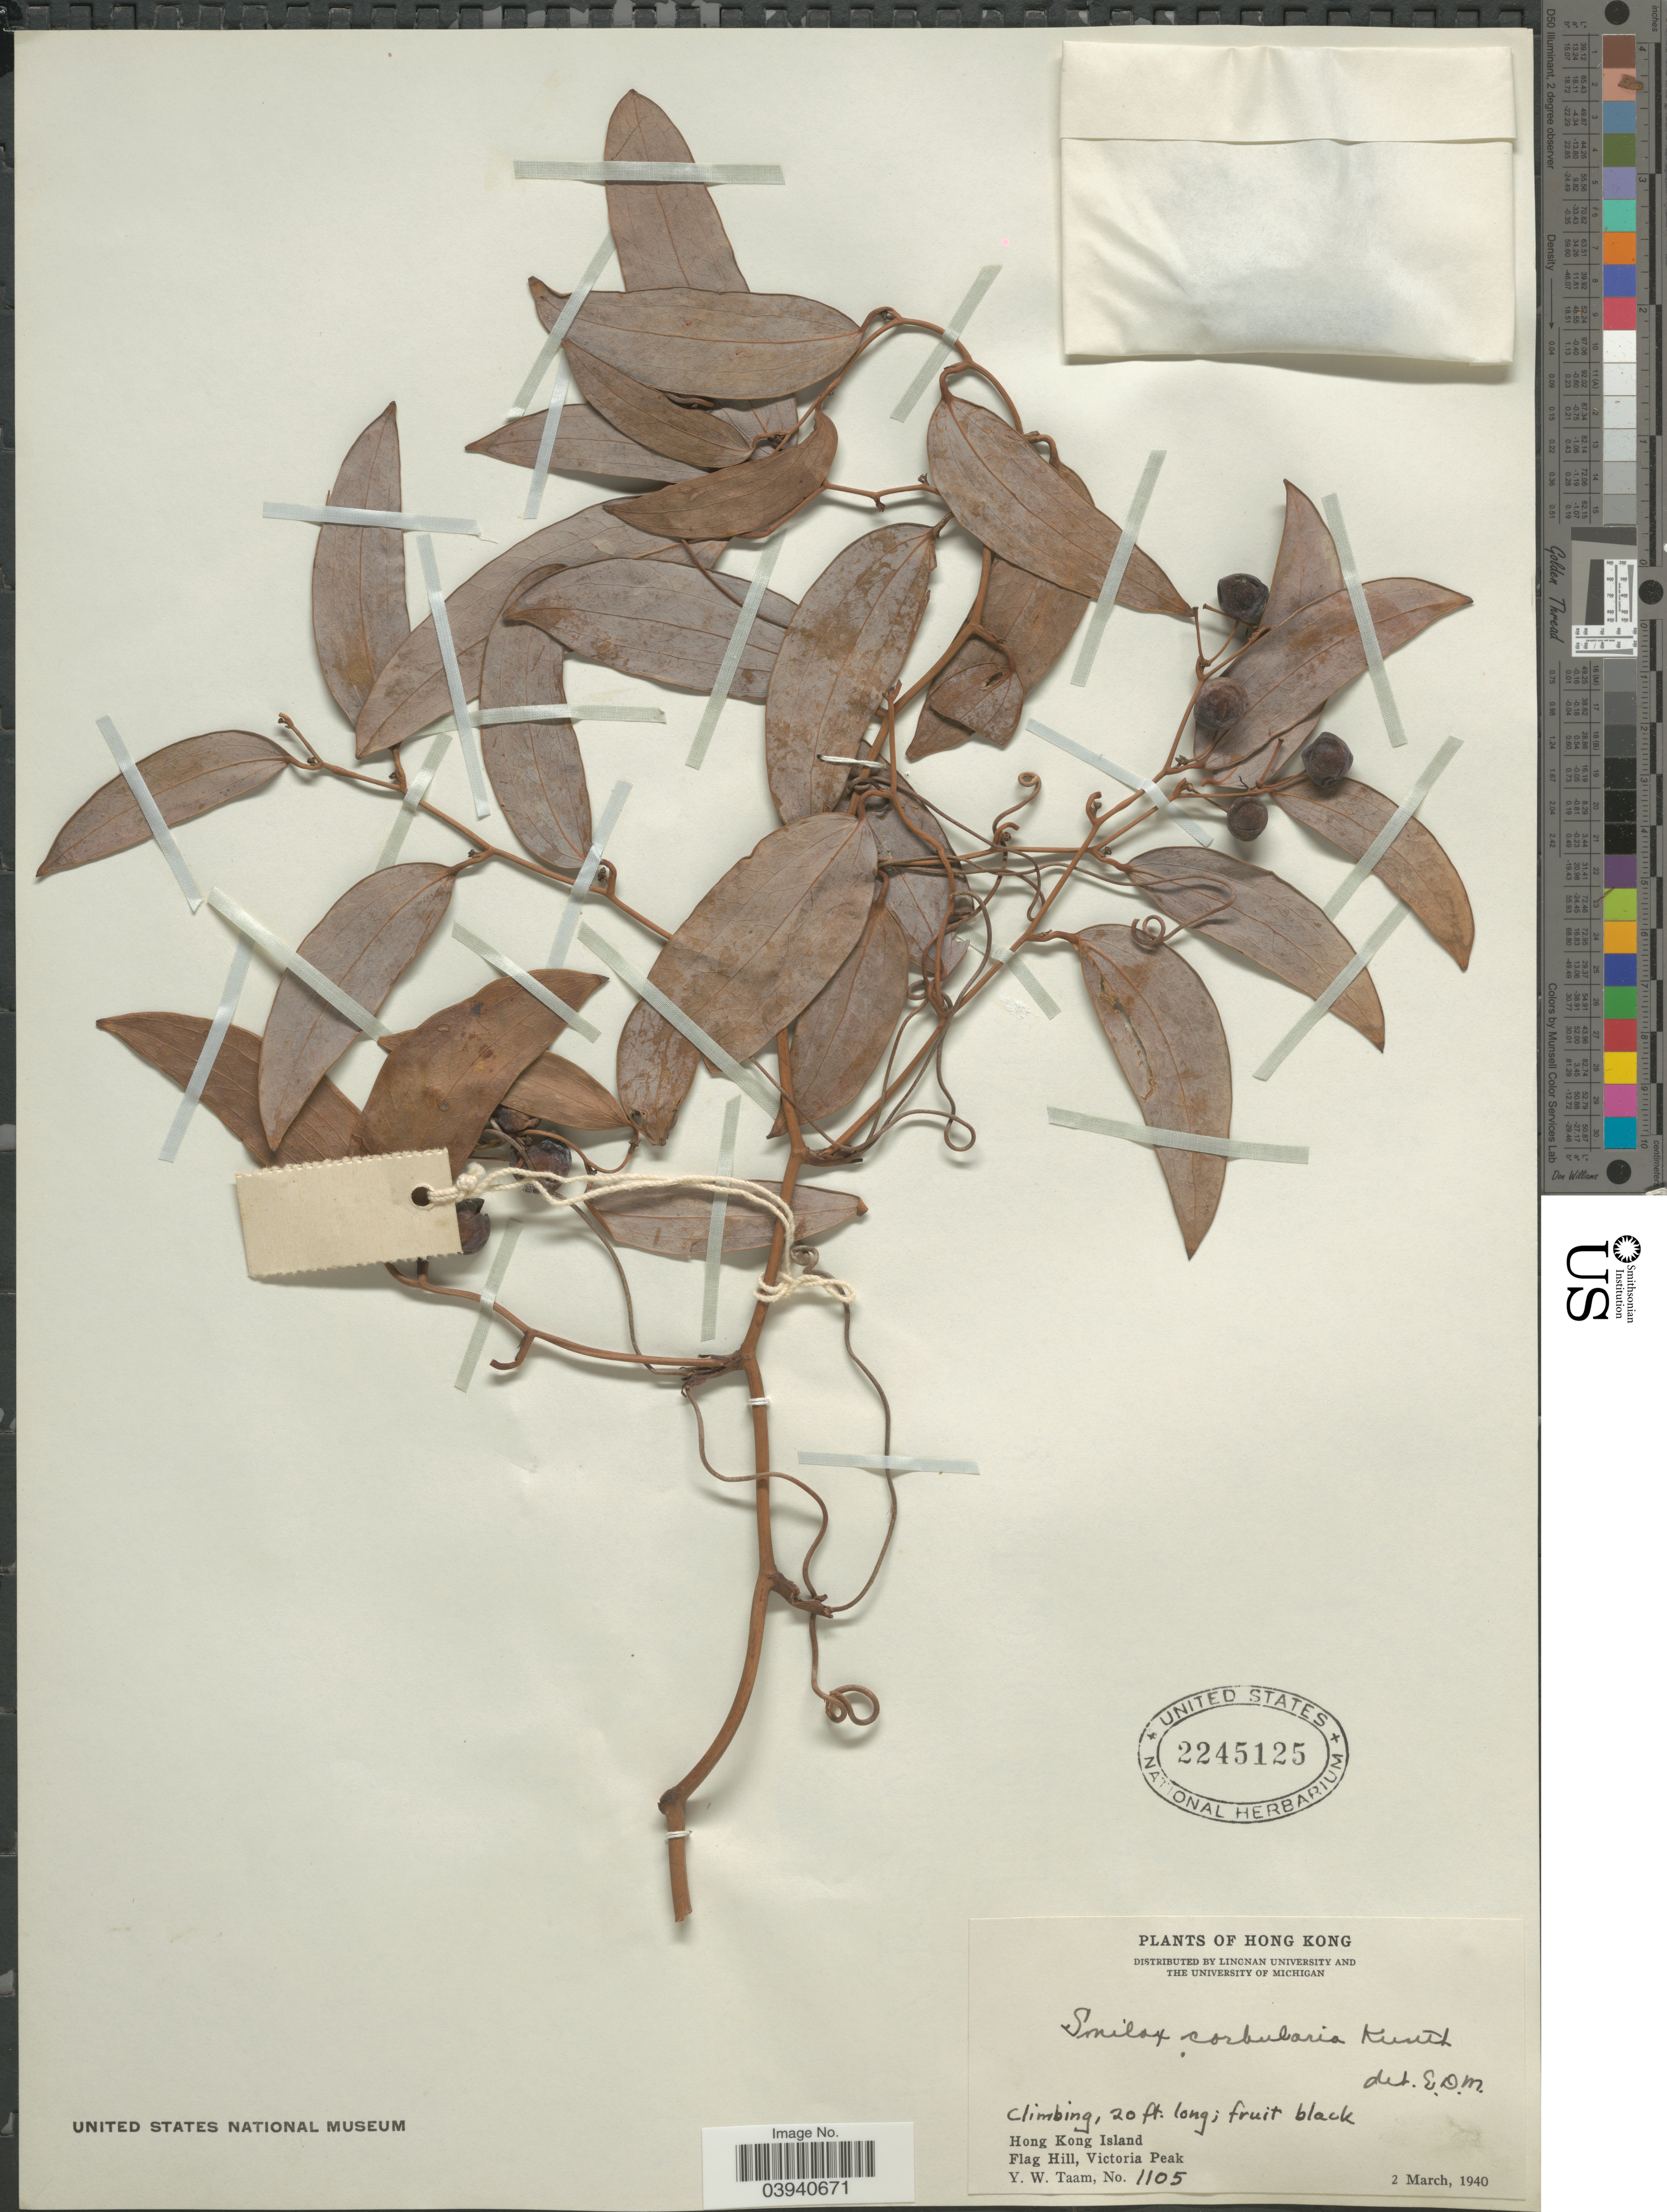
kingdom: Plantae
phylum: Tracheophyta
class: Liliopsida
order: Liliales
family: Smilacaceae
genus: Smilax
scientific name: Smilax corbularia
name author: Kunth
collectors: Y. W. Taam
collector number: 1105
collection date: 1940-03-02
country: China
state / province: Hong Kong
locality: Hong Kong Island. Flag Hill, Victoria Peak.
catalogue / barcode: US 2245125